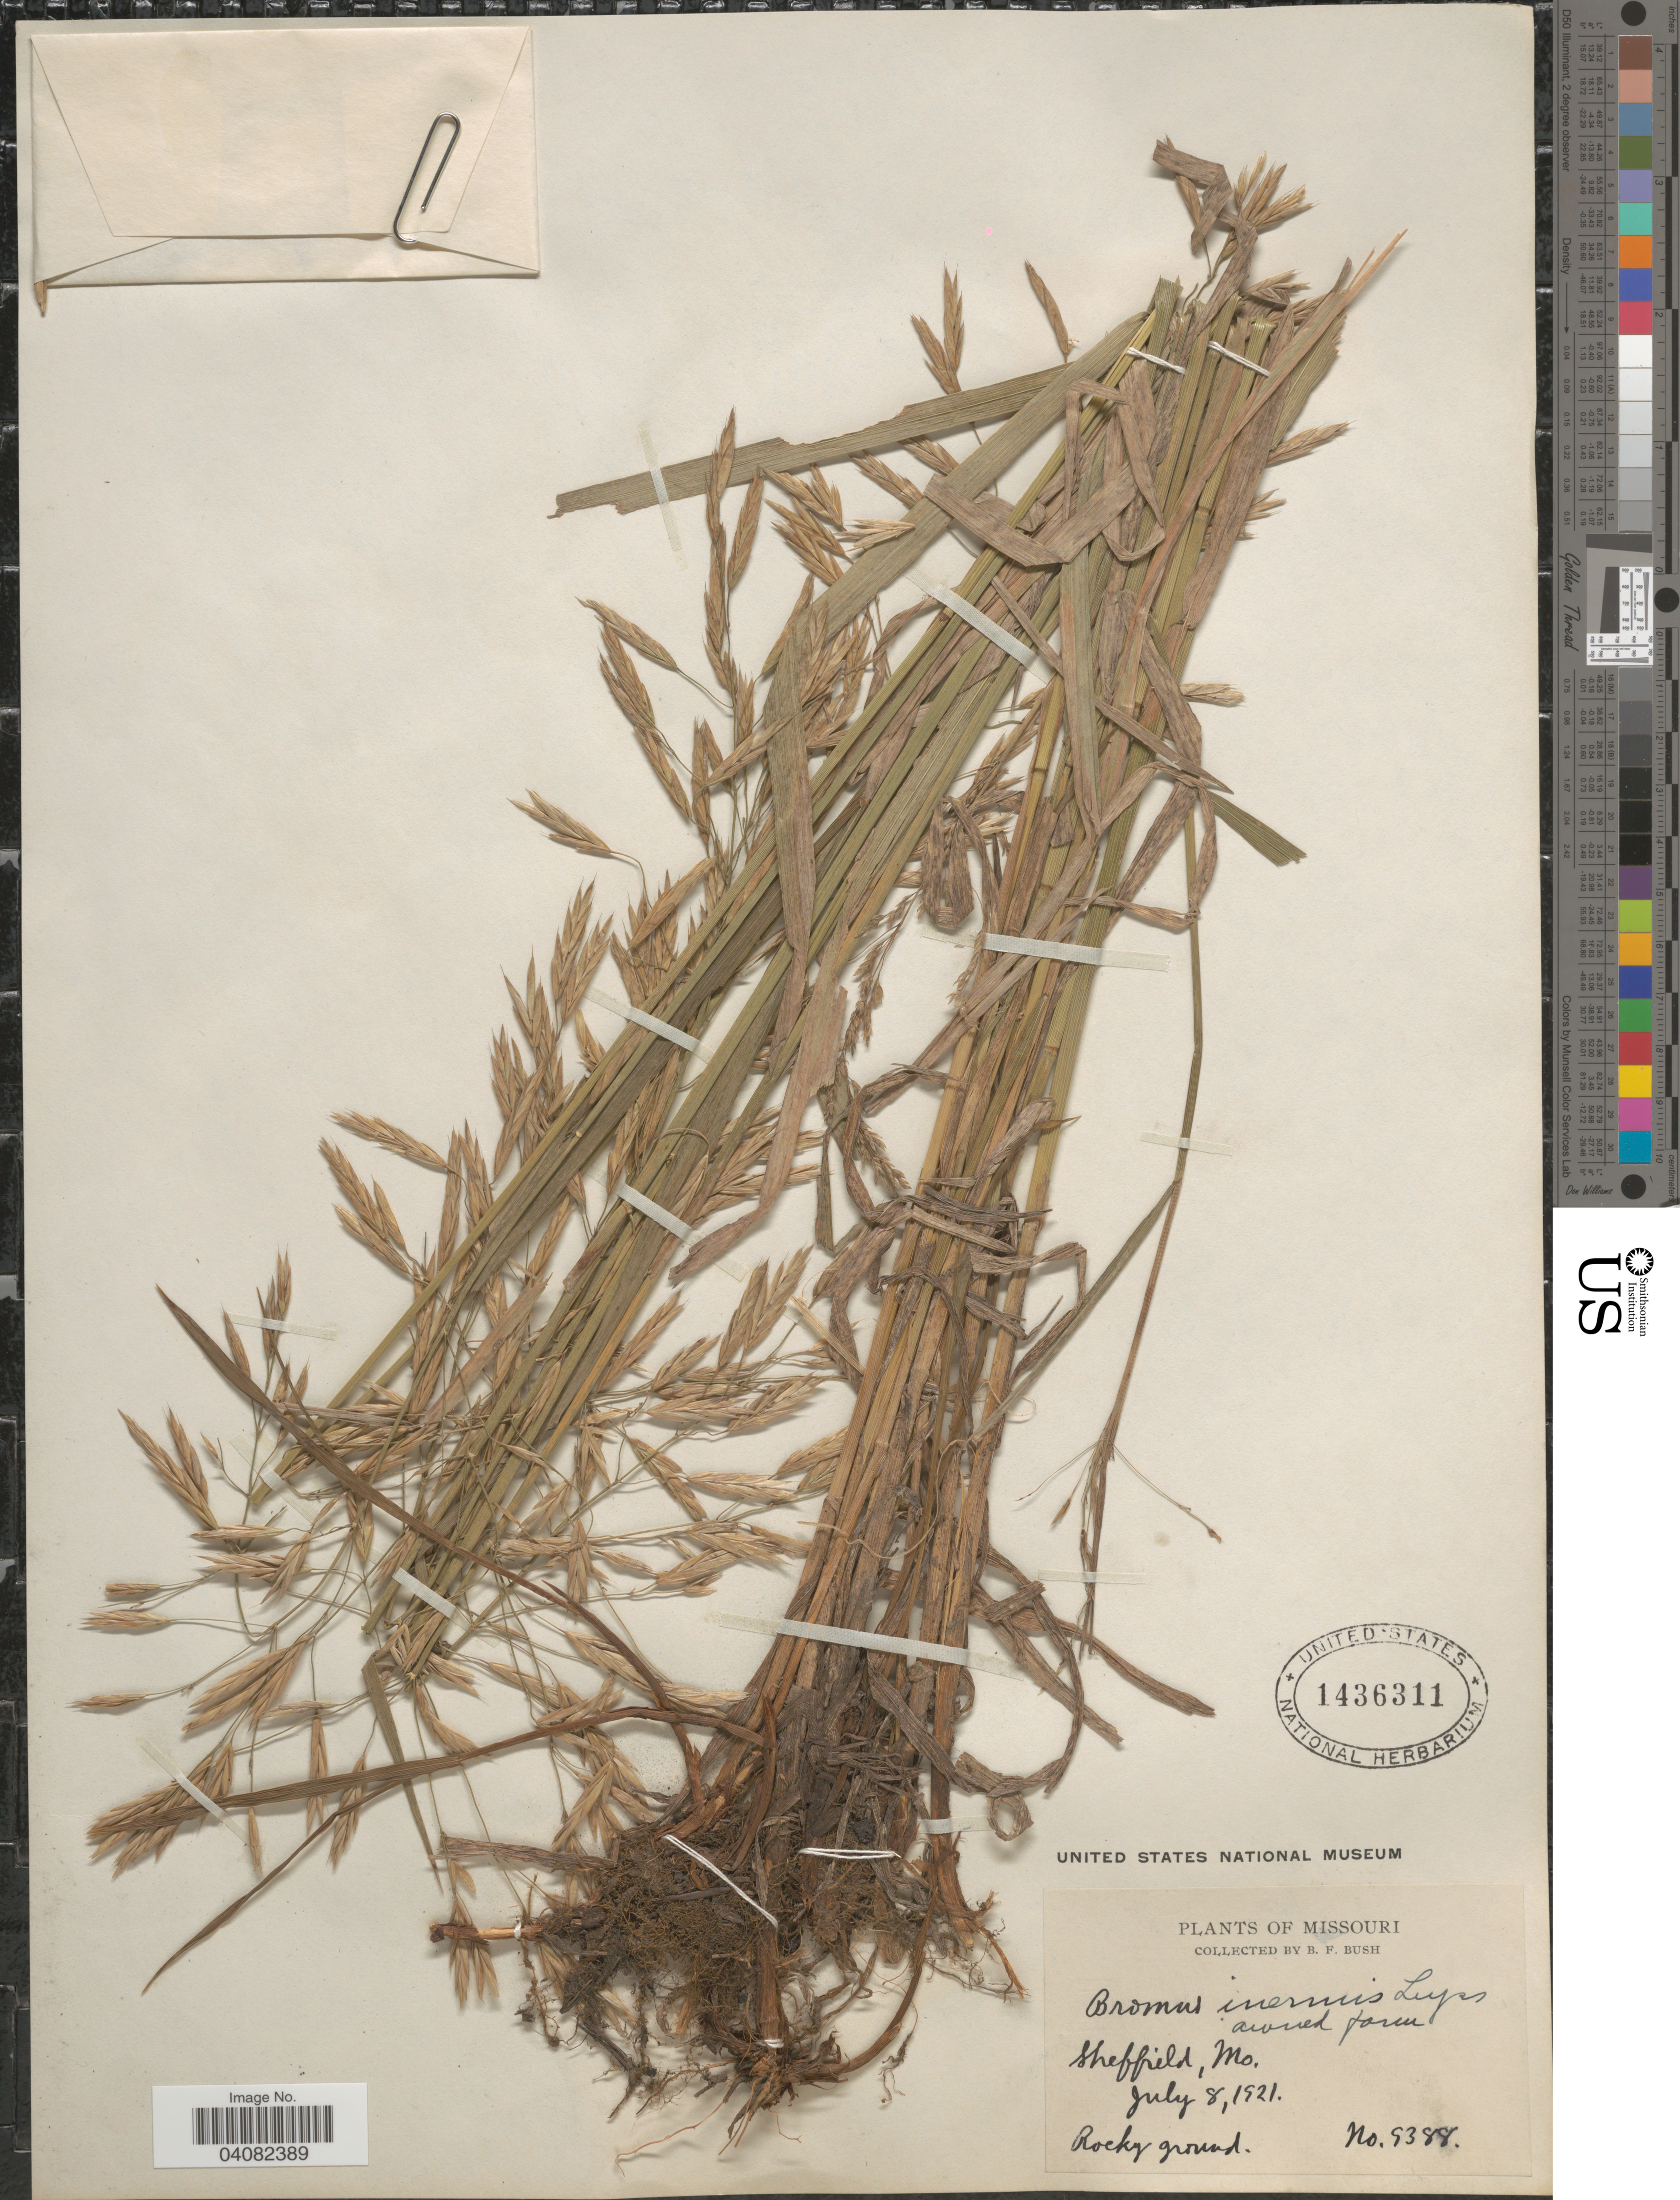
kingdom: Plantae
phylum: Tracheophyta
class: Liliopsida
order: Poales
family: Poaceae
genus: Bromus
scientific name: Bromus inermis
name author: Leyss.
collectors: B. F. Bush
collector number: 9388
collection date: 1921-07-08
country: United States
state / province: Missouri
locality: Sheffield.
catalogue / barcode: US 1436311